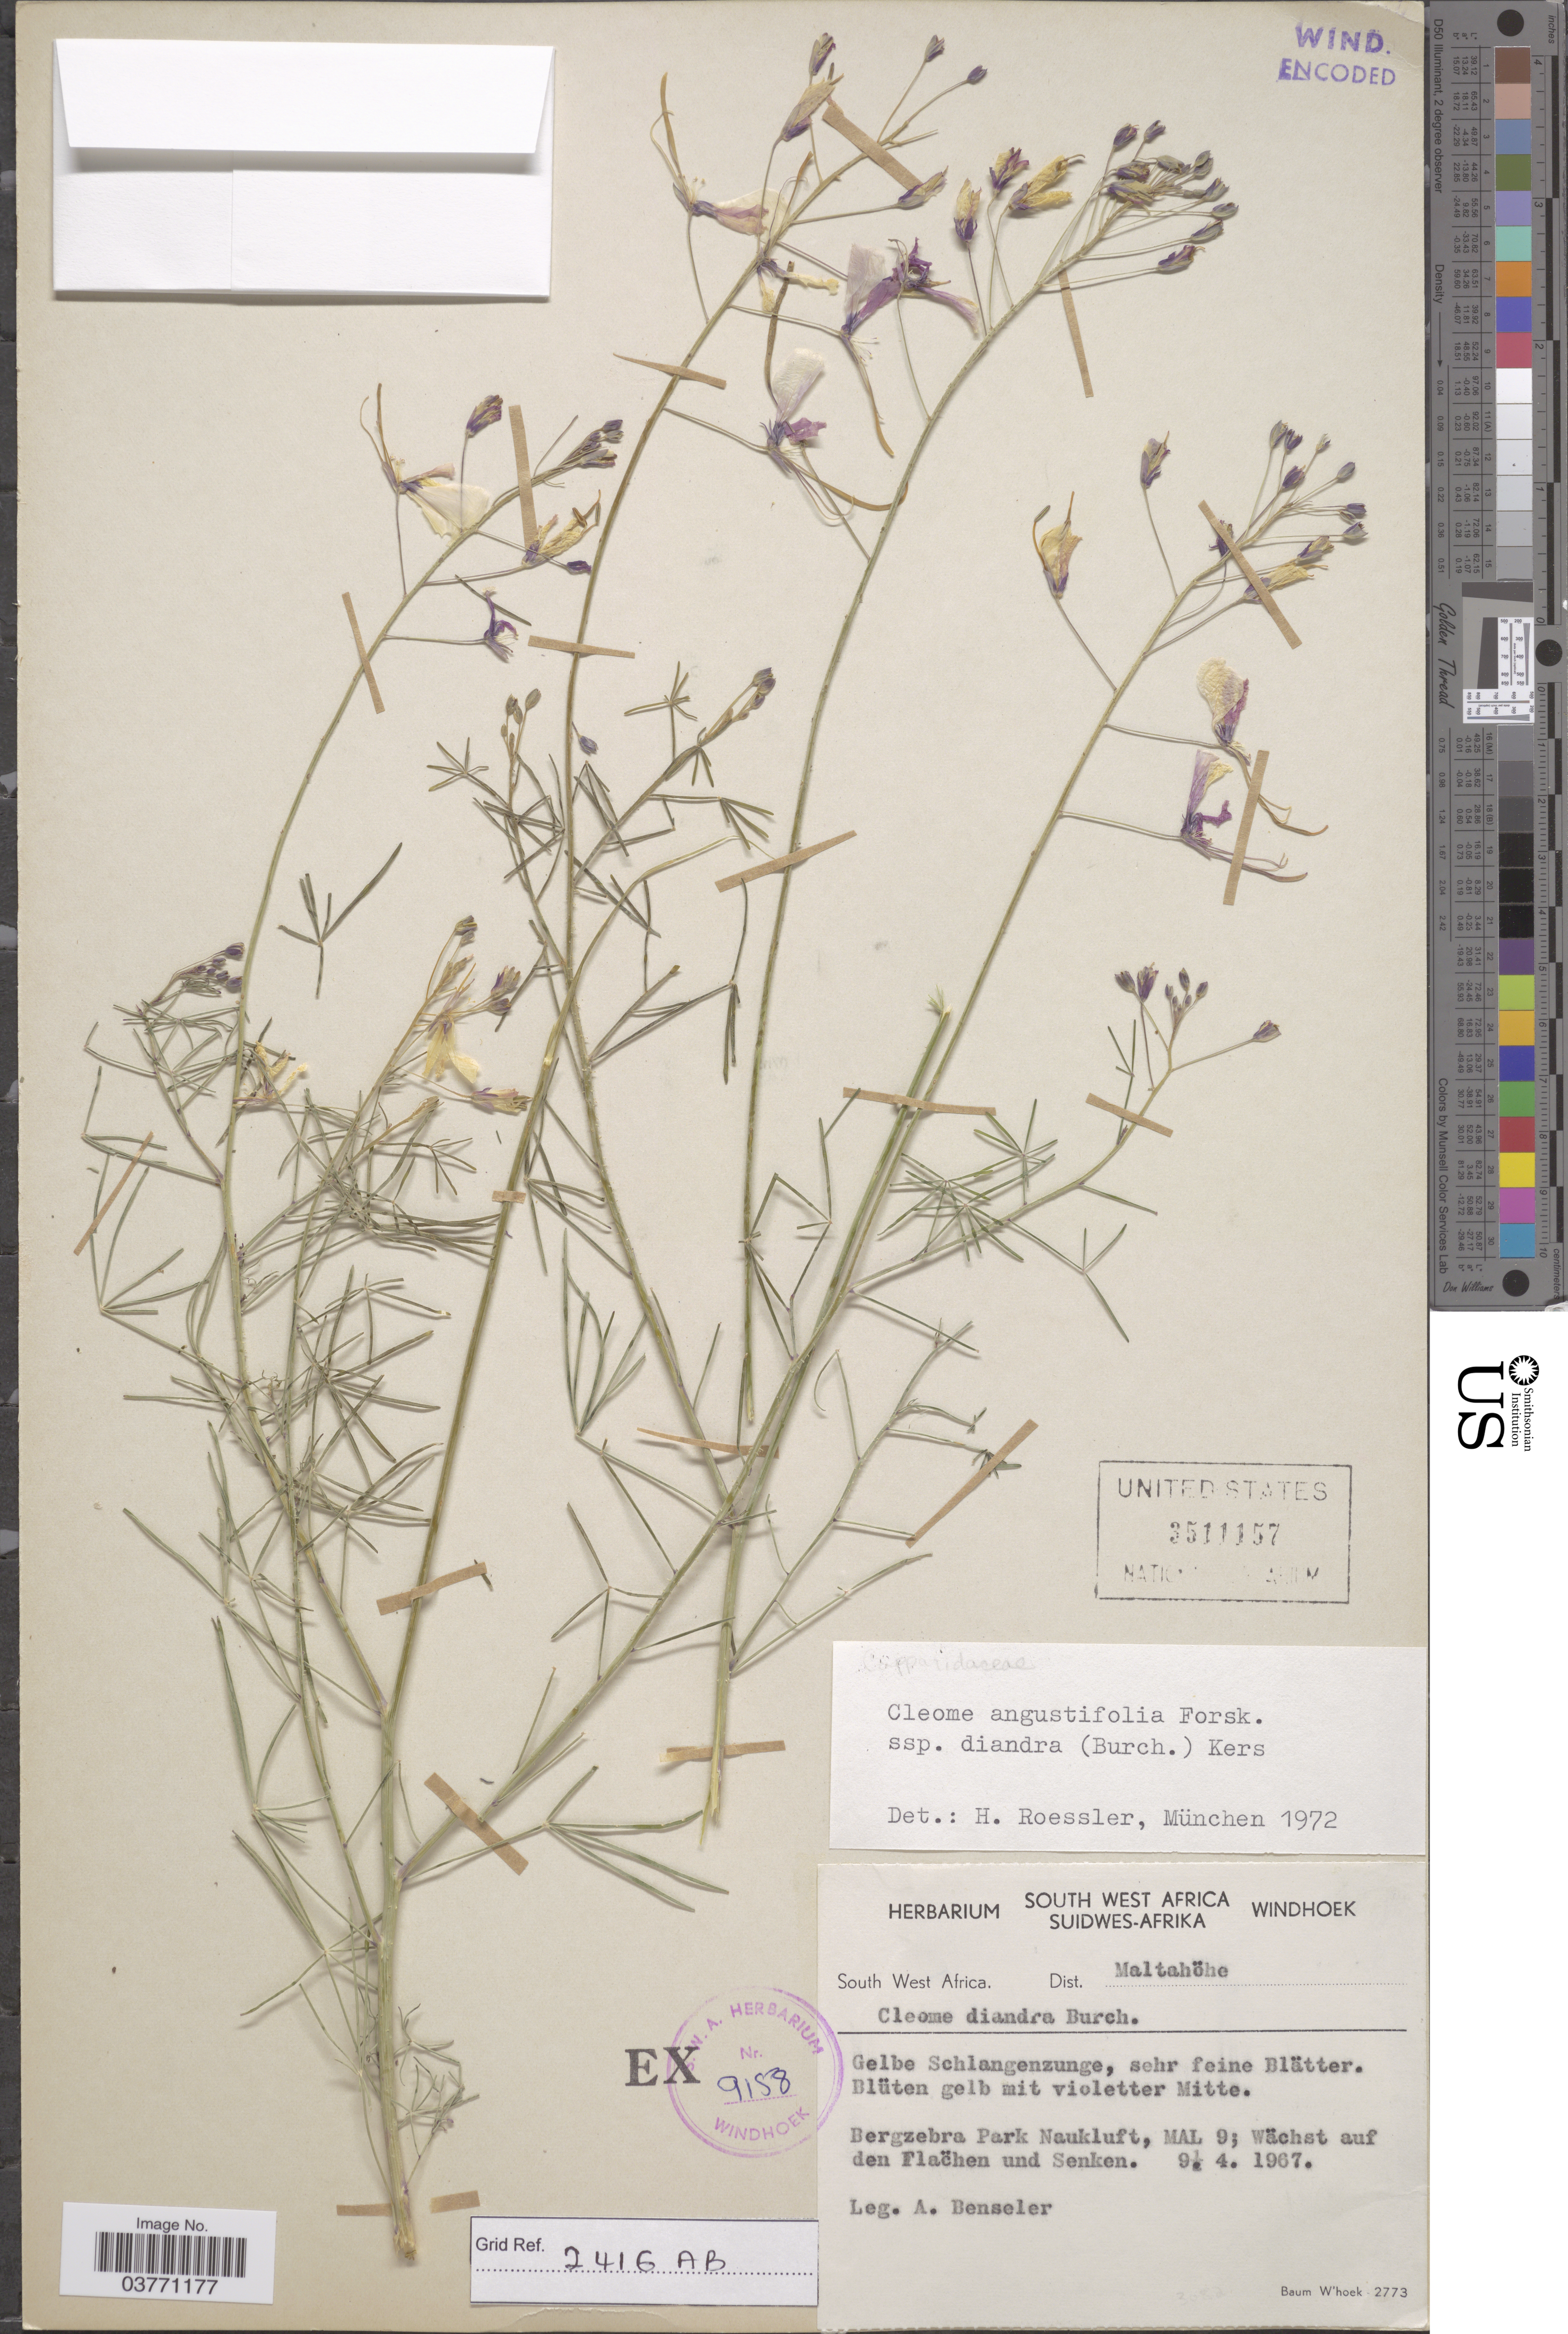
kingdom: Plantae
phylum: Tracheophyta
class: Magnoliopsida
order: Brassicales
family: Cleomaceae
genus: Coalisina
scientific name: Coalisina angustifolia var. diandra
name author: (Burch.) Roalson & J.C. Hall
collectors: A. Benseler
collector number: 9158?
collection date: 1967-04-09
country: Namibia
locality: South West Africa. Dist. Maltahöhe. Bergzebra Park Naukluft, Mal 9: Wächst auf den Flaċhen und Senken.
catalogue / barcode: US 3511157